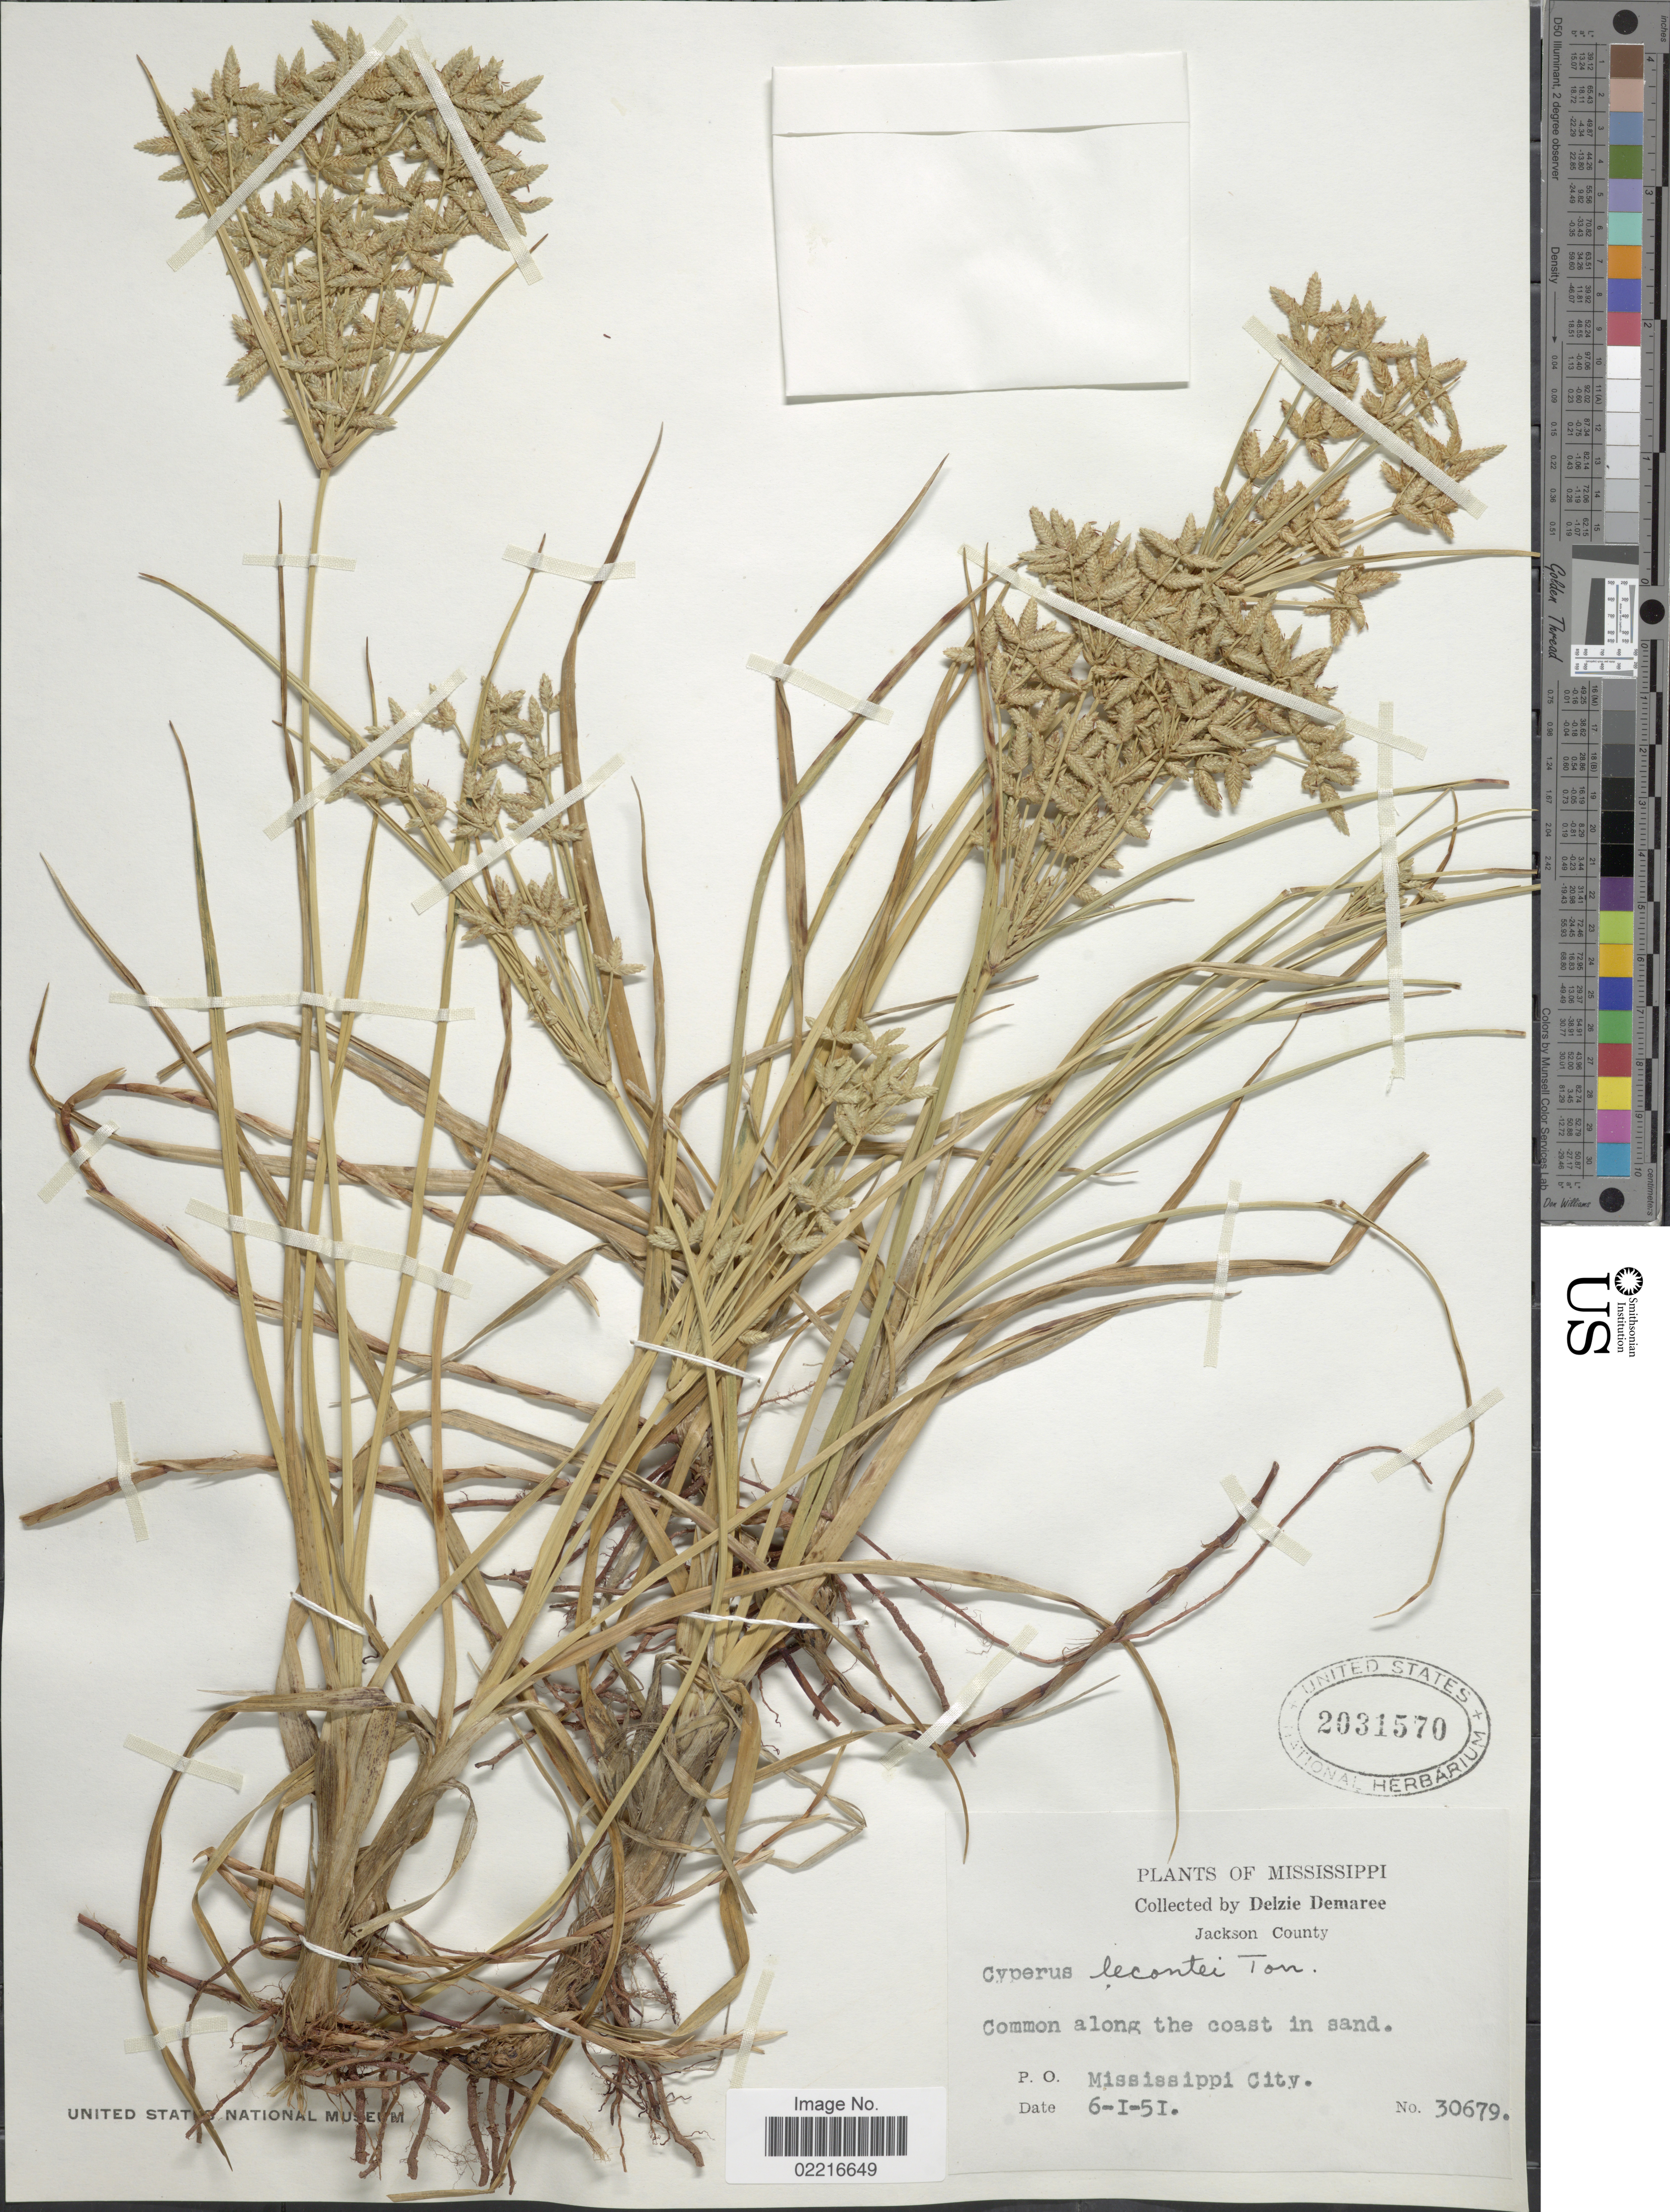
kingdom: Plantae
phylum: Tracheophyta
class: Liliopsida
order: Poales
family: Cyperaceae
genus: Cyperus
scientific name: Cyperus lecontei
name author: Torr. ex Steud.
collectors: D. Demaree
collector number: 30679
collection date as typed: Transcribed d/m/y: 1/6/51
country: United States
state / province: Mississippi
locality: Jackson County, P. O. Mississippi City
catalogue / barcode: US 2031570